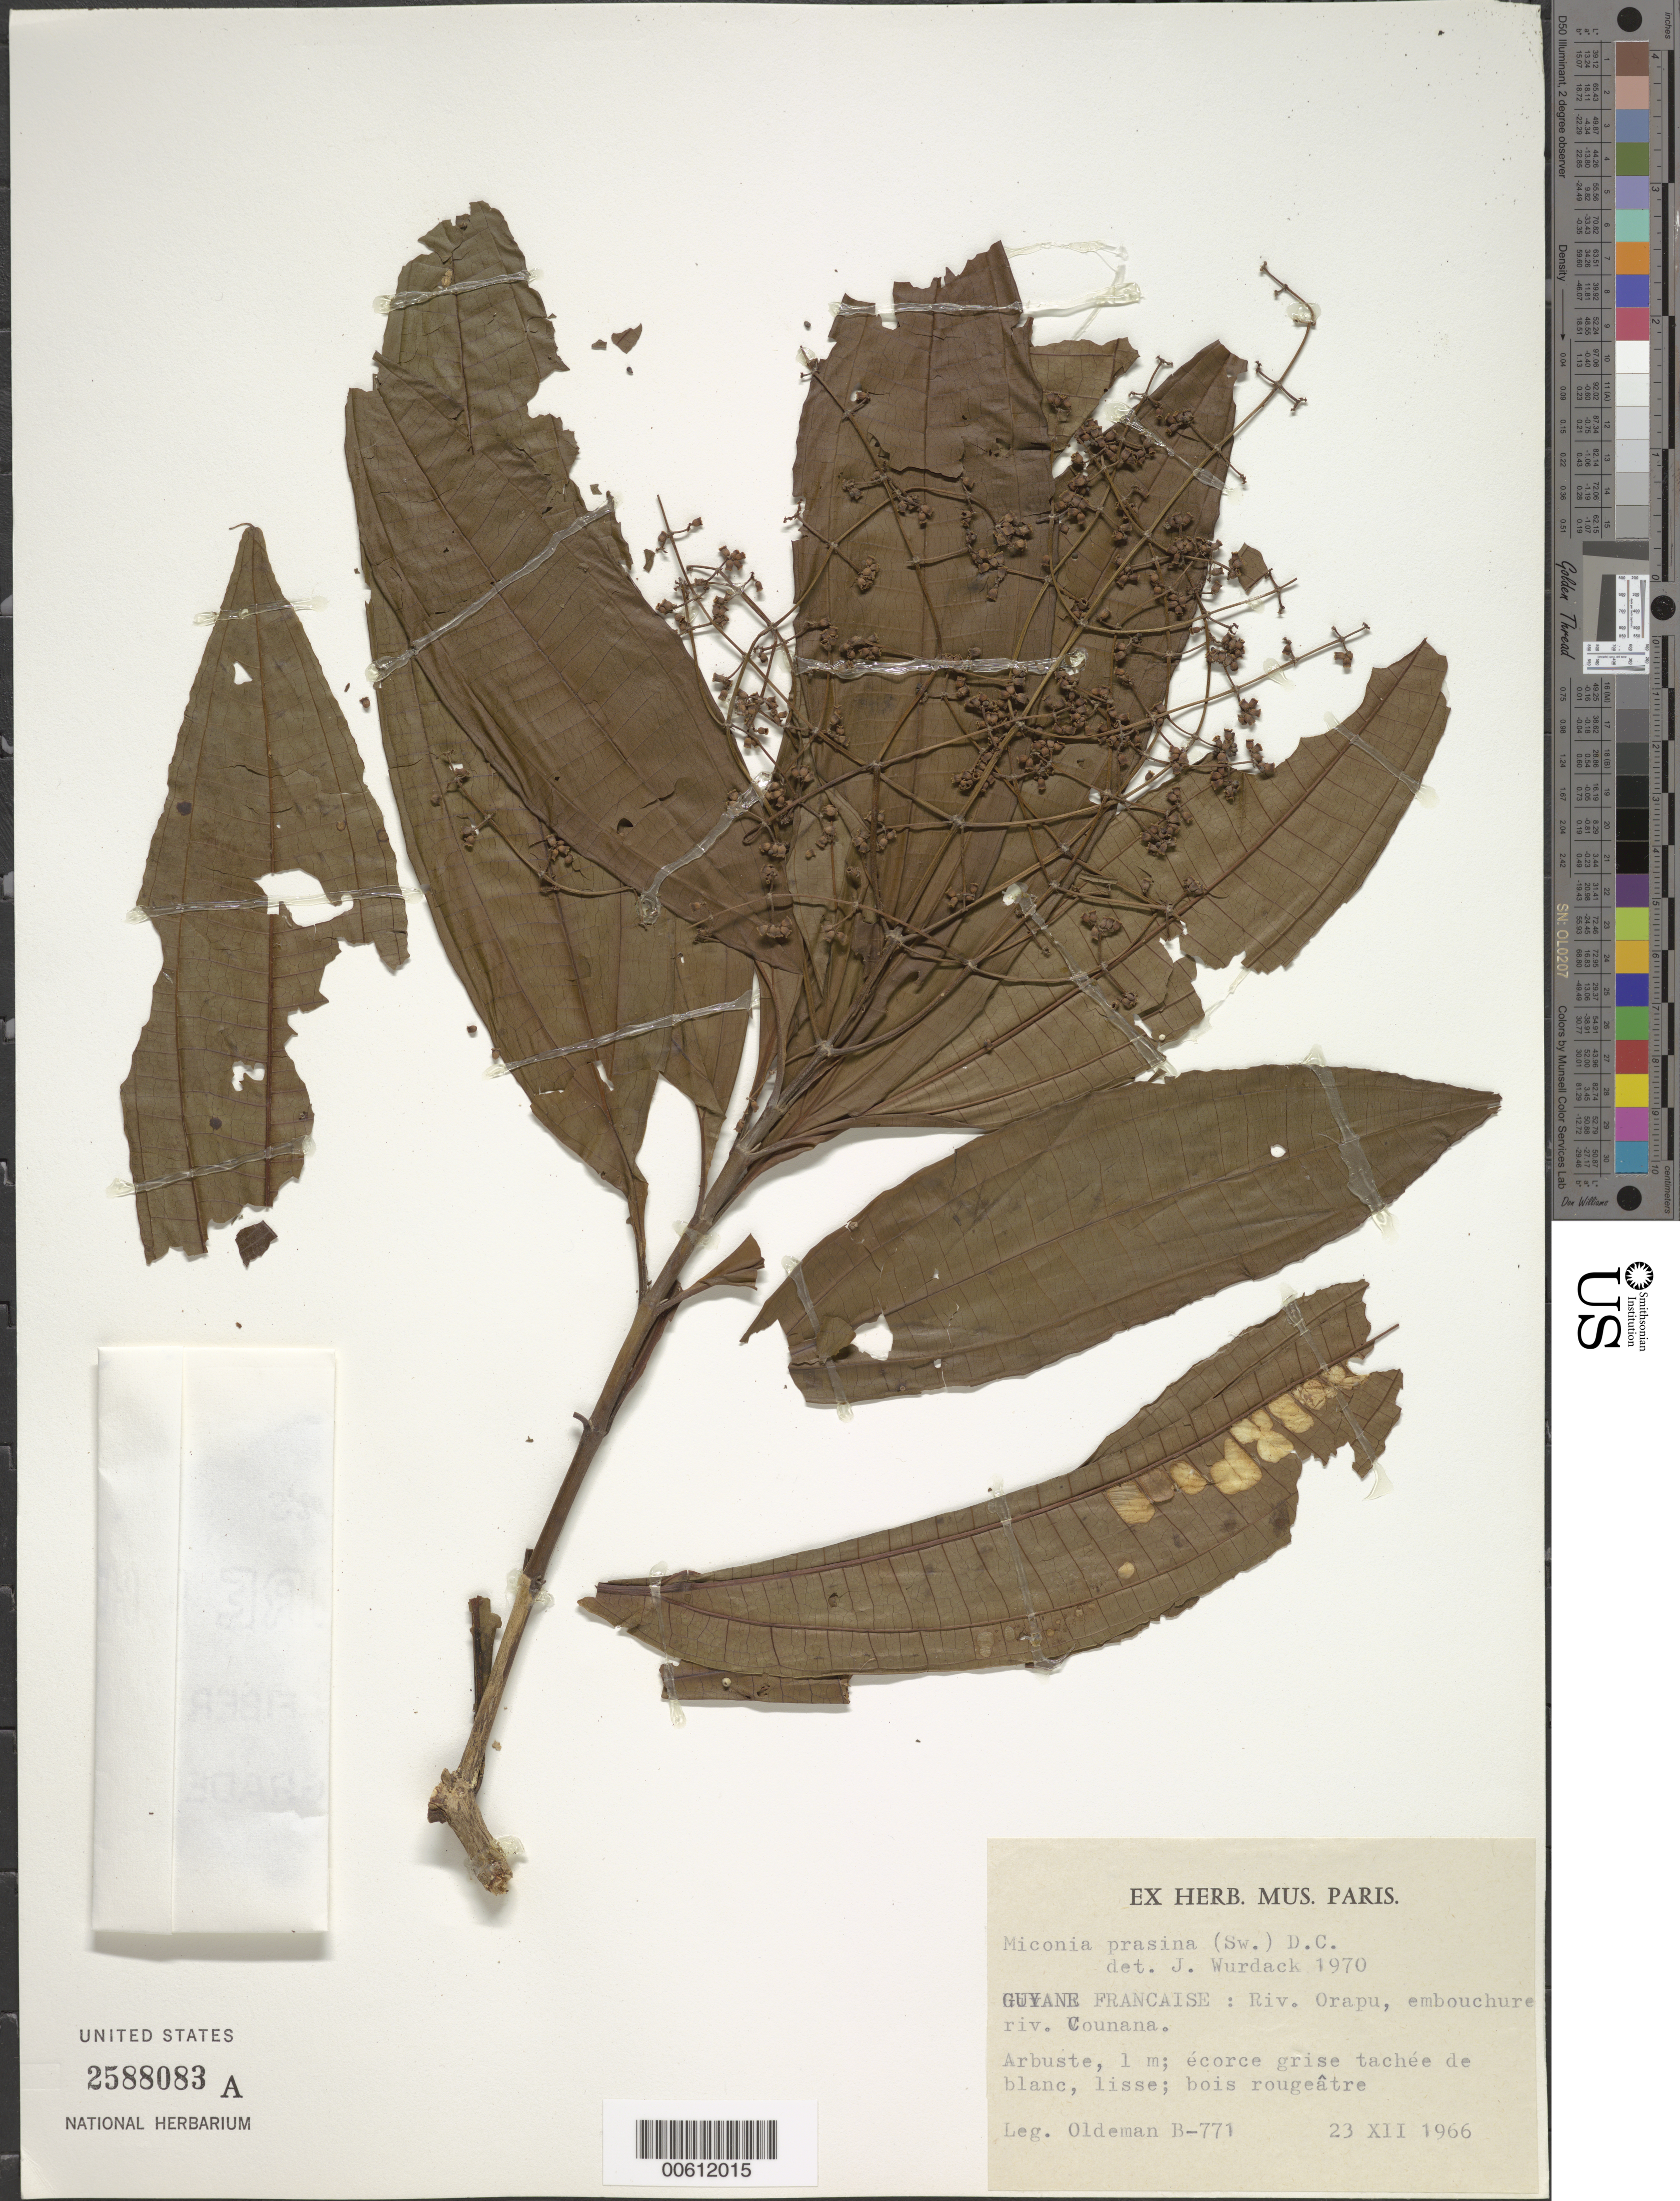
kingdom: Plantae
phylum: Tracheophyta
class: Magnoliopsida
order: Myrtales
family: Melastomataceae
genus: Miconia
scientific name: Miconia prasina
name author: (Sw.) DC.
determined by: Wurdack, John J., (US), US (UNITED STATES)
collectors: R. Oldeman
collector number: B 771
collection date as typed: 23-Dec-66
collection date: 1966-12-23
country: French Guiana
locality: Rivière Orapu, embouchure riv. Counana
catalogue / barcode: US 2588083A